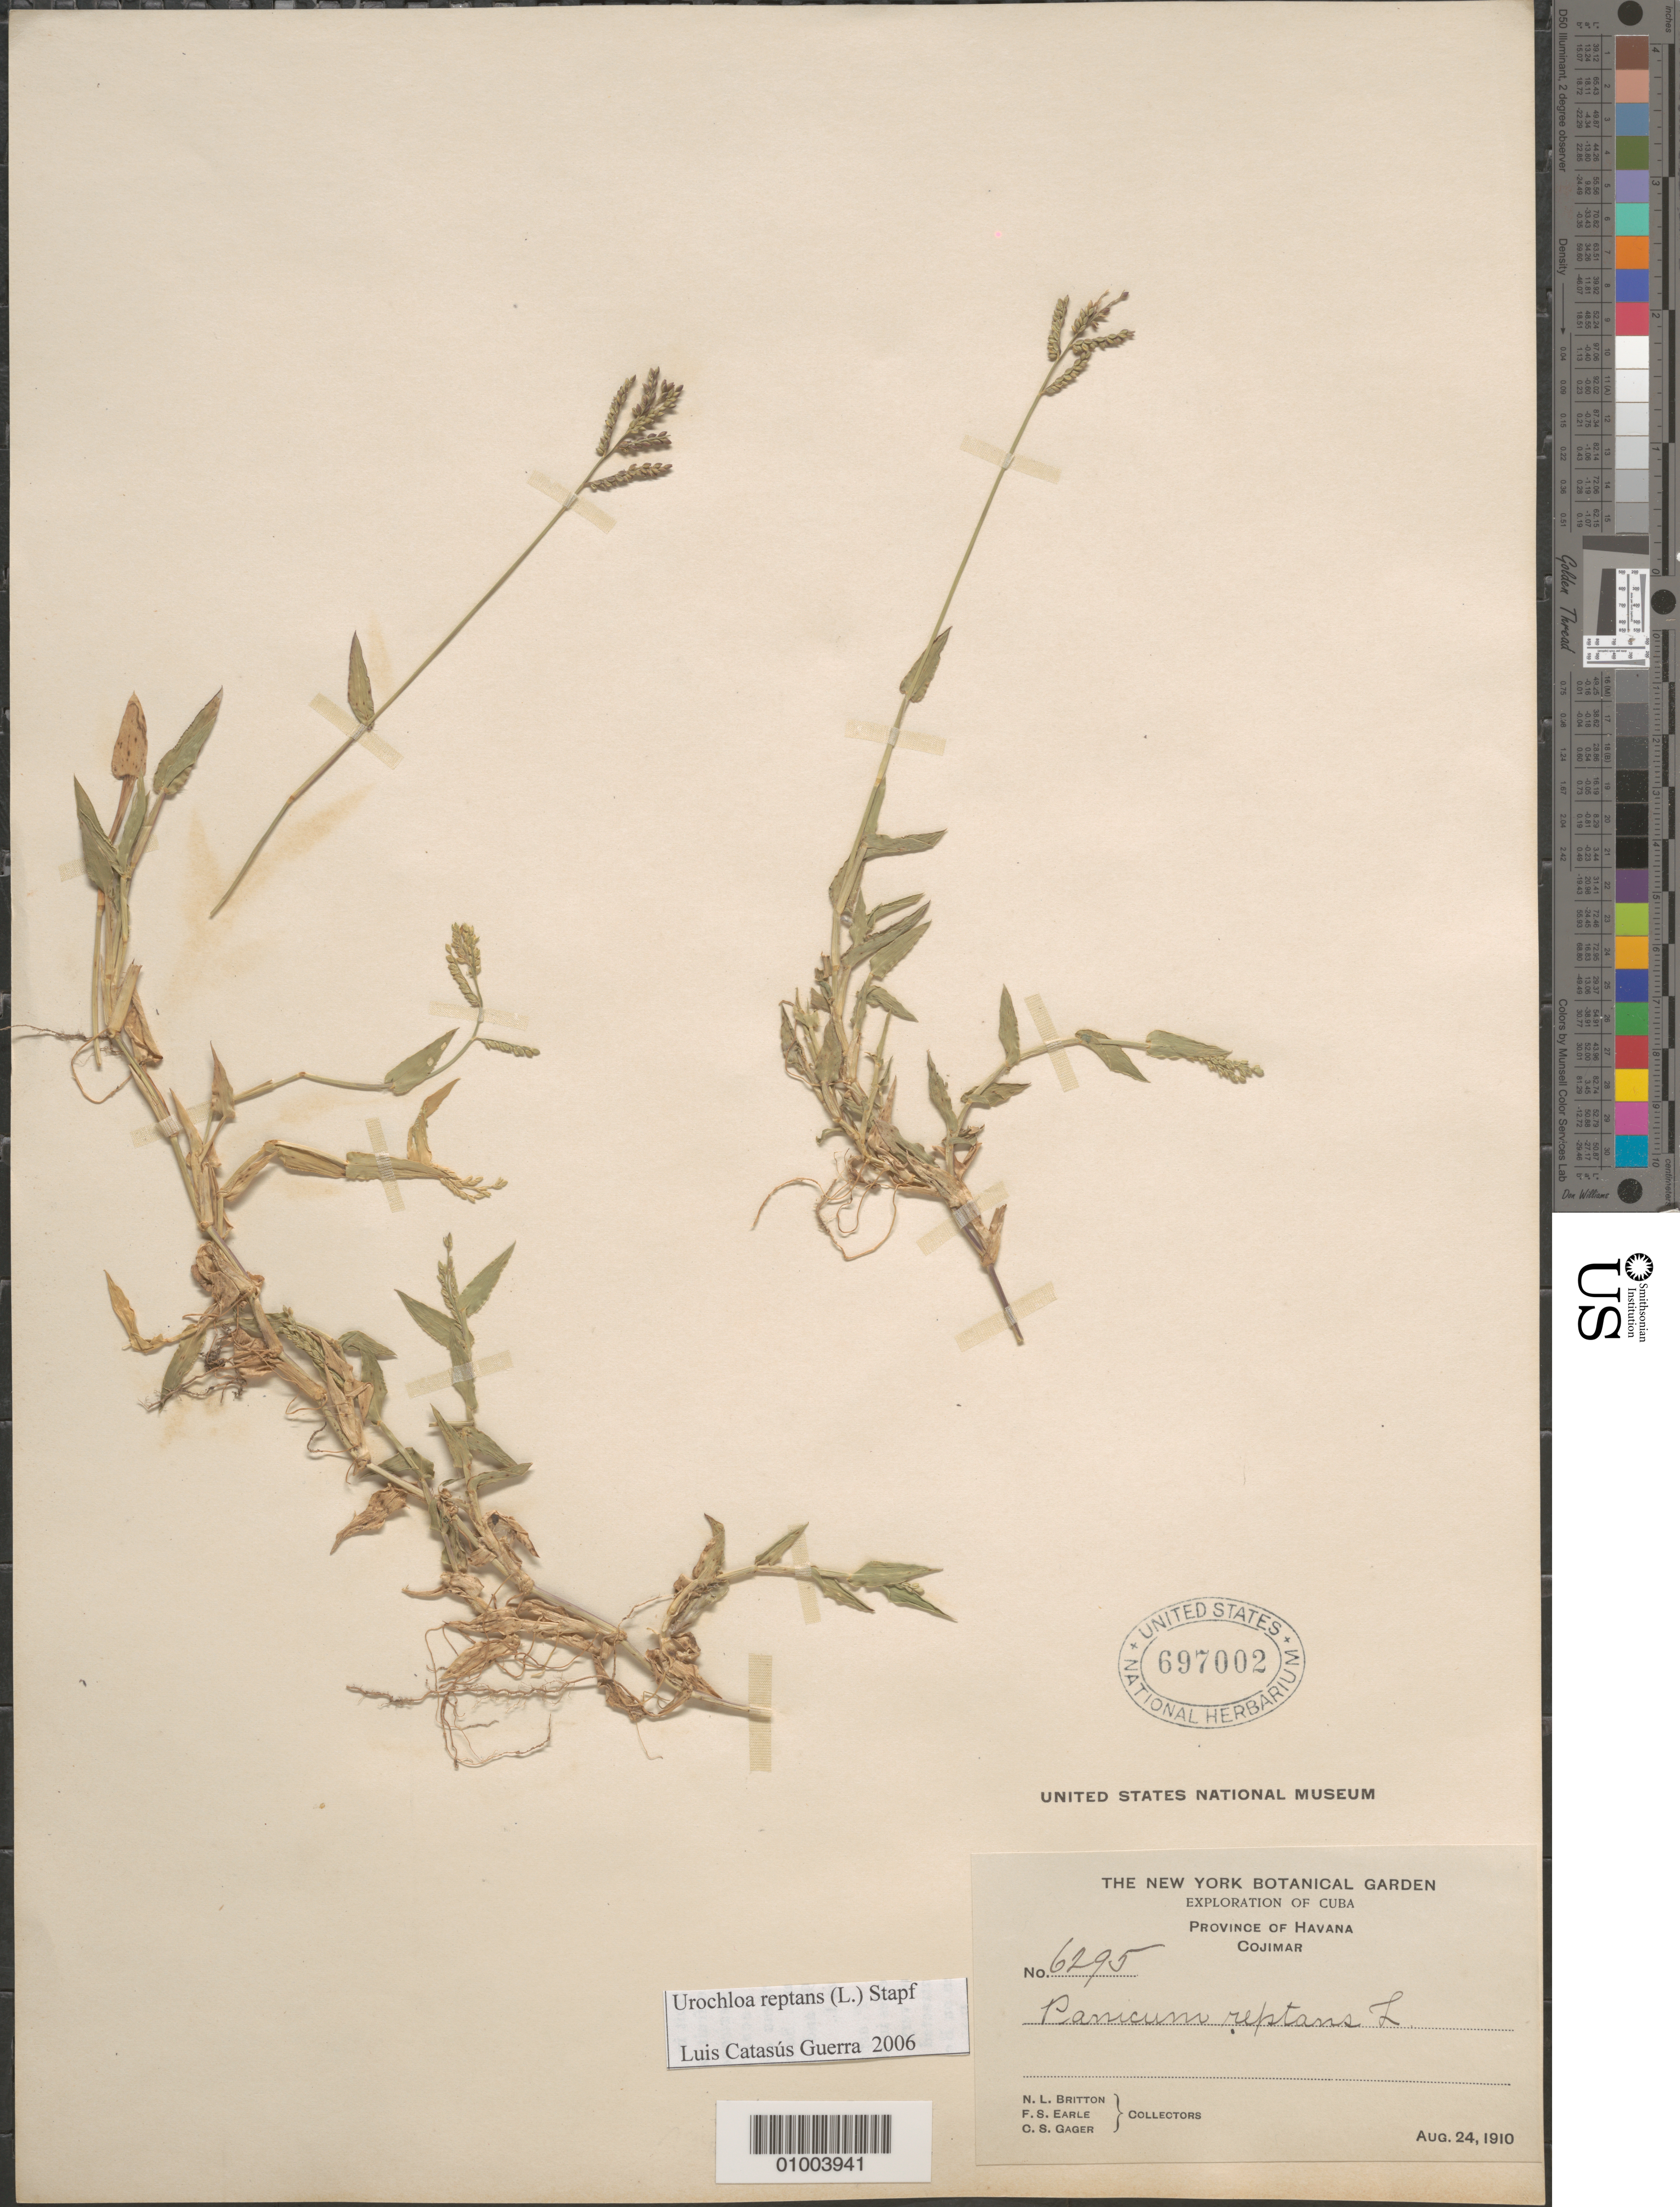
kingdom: Plantae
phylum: Tracheophyta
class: Liliopsida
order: Poales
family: Poaceae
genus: Urochloa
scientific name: Urochloa reptans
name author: (L.) Stapf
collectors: N. Britton, F. S. Earle & C. Gager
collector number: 6295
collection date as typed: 24 Aug 1910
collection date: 1910-08-24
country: Cuba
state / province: La Habana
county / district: Municipio Habana del Este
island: Cuba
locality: Cojimar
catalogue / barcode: US 697002